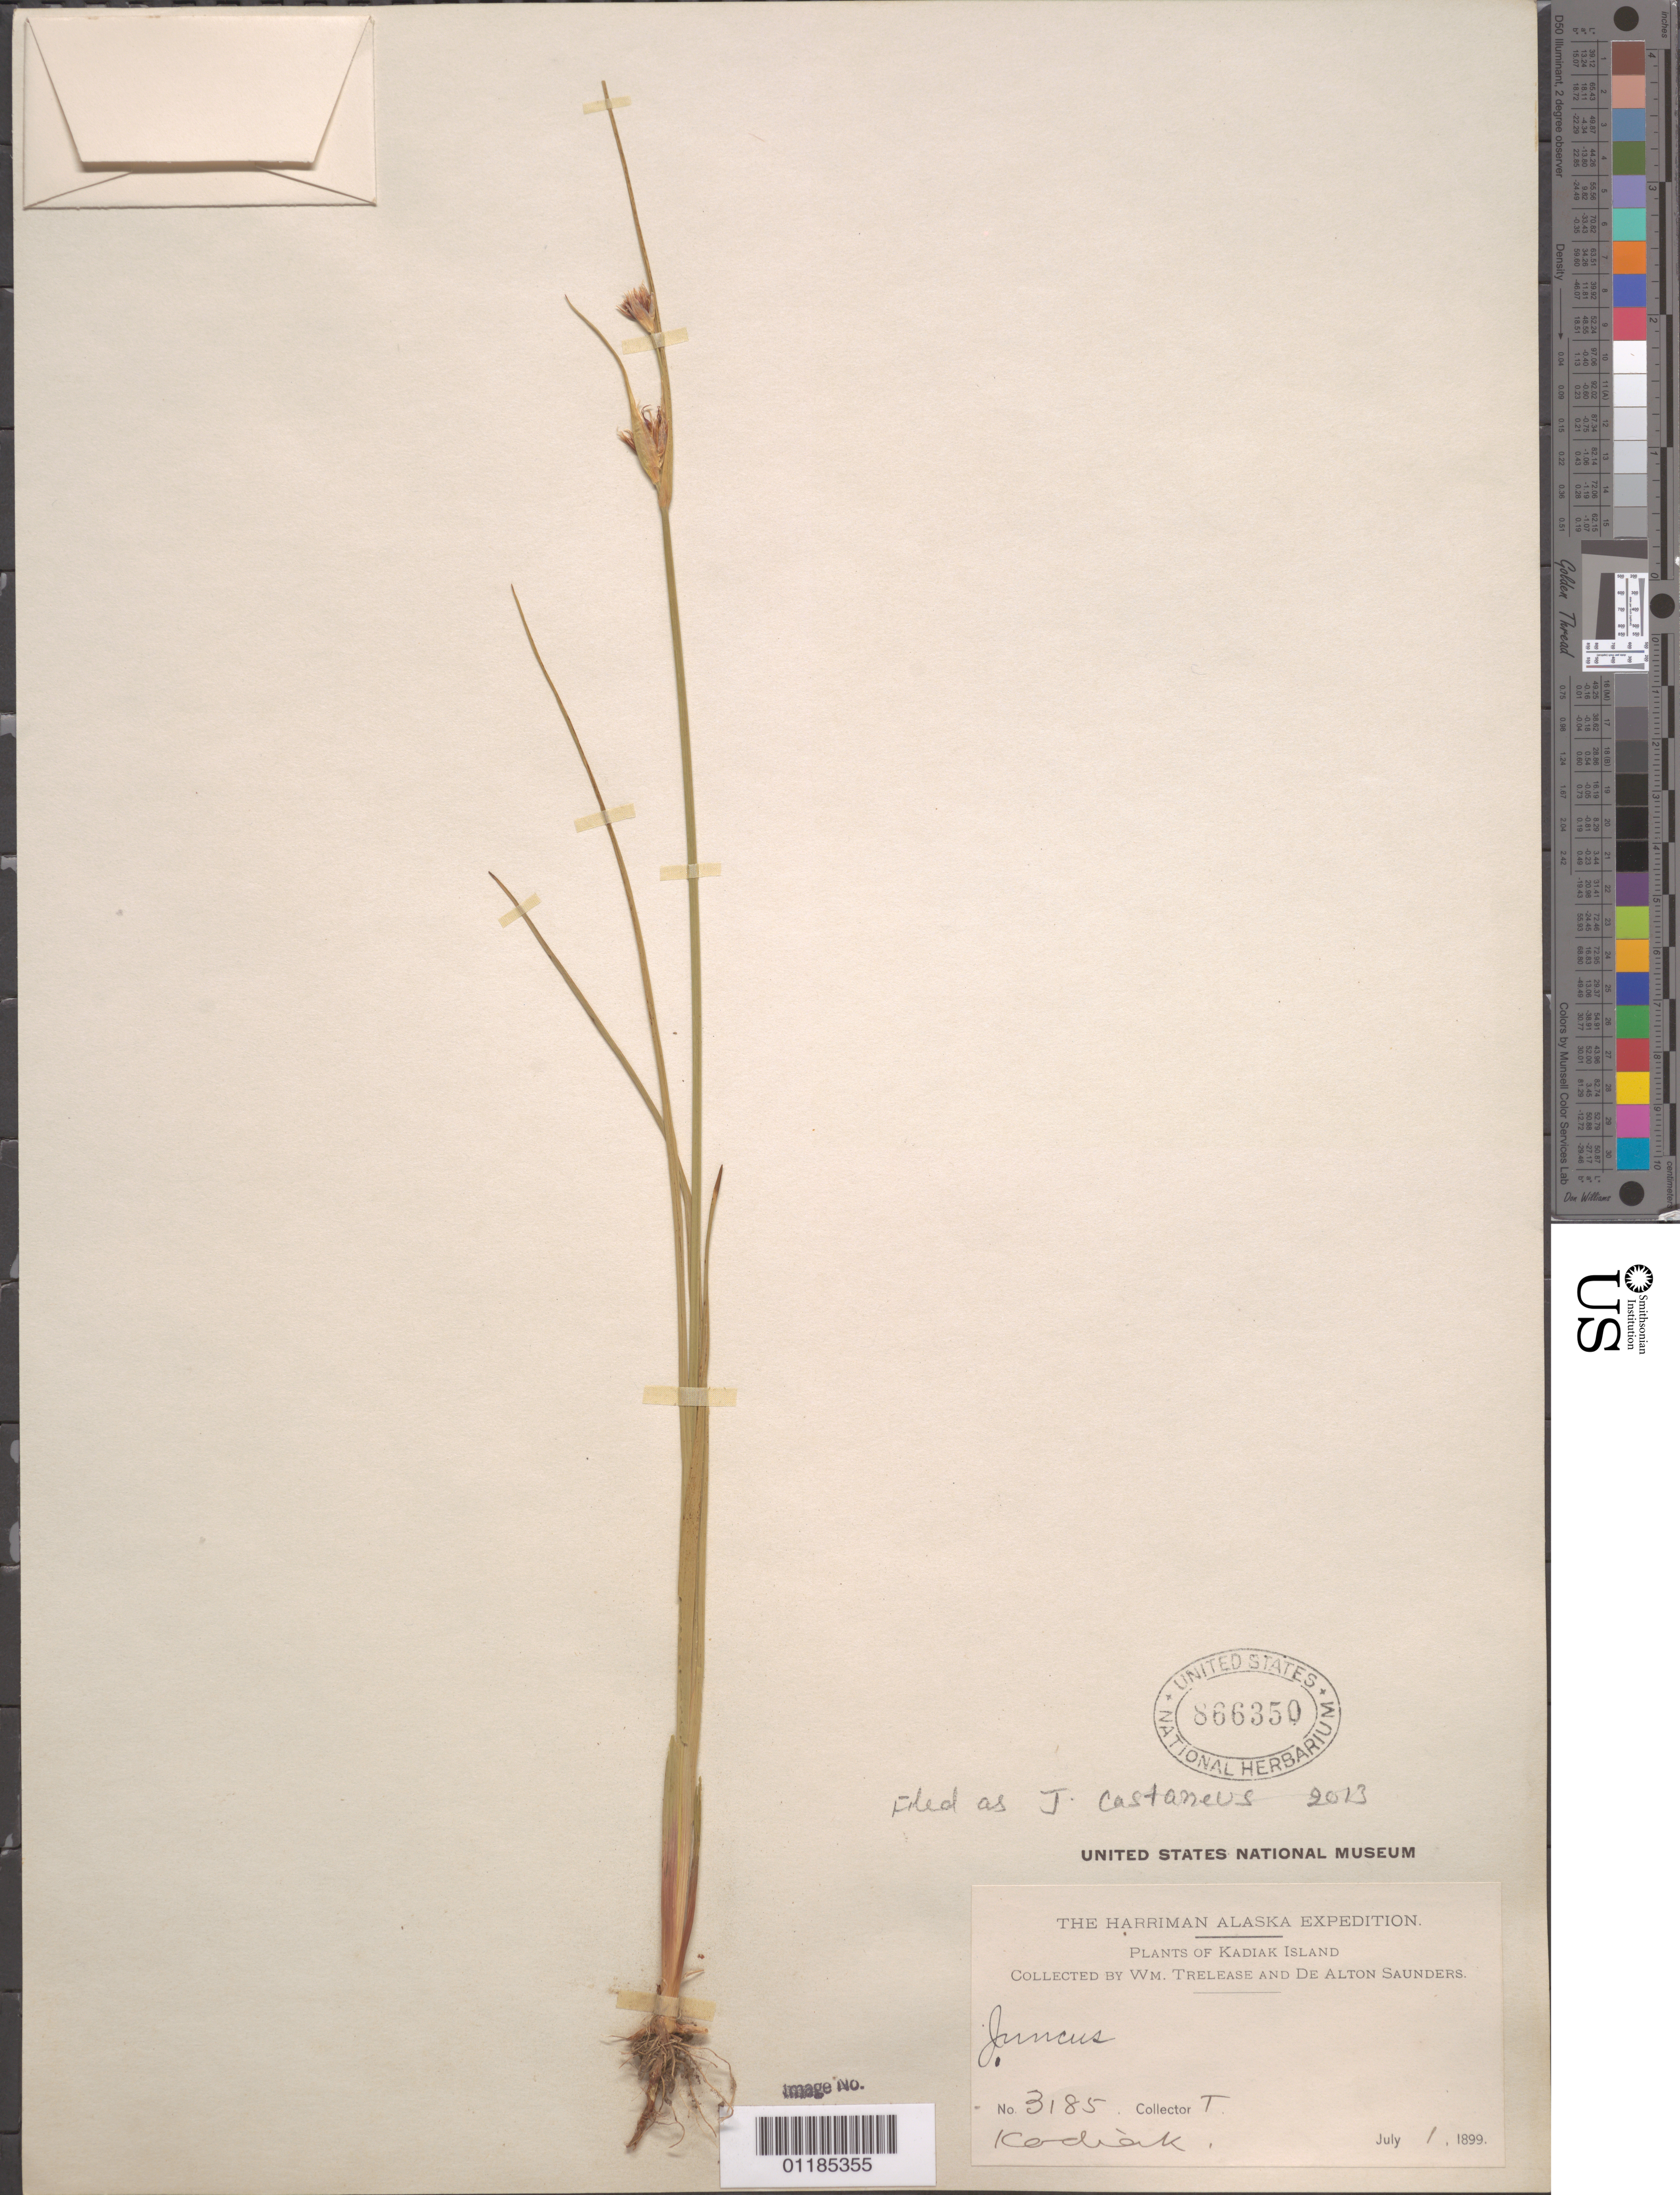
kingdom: Plantae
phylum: Tracheophyta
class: Liliopsida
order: Poales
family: Juncaceae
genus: Juncus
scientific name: Juncus castaneus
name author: Sm.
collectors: W. Trelease & D. Saunders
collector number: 3185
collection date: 1899-07-01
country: United States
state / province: Alaska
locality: Kodiak Island.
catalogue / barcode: US 866350